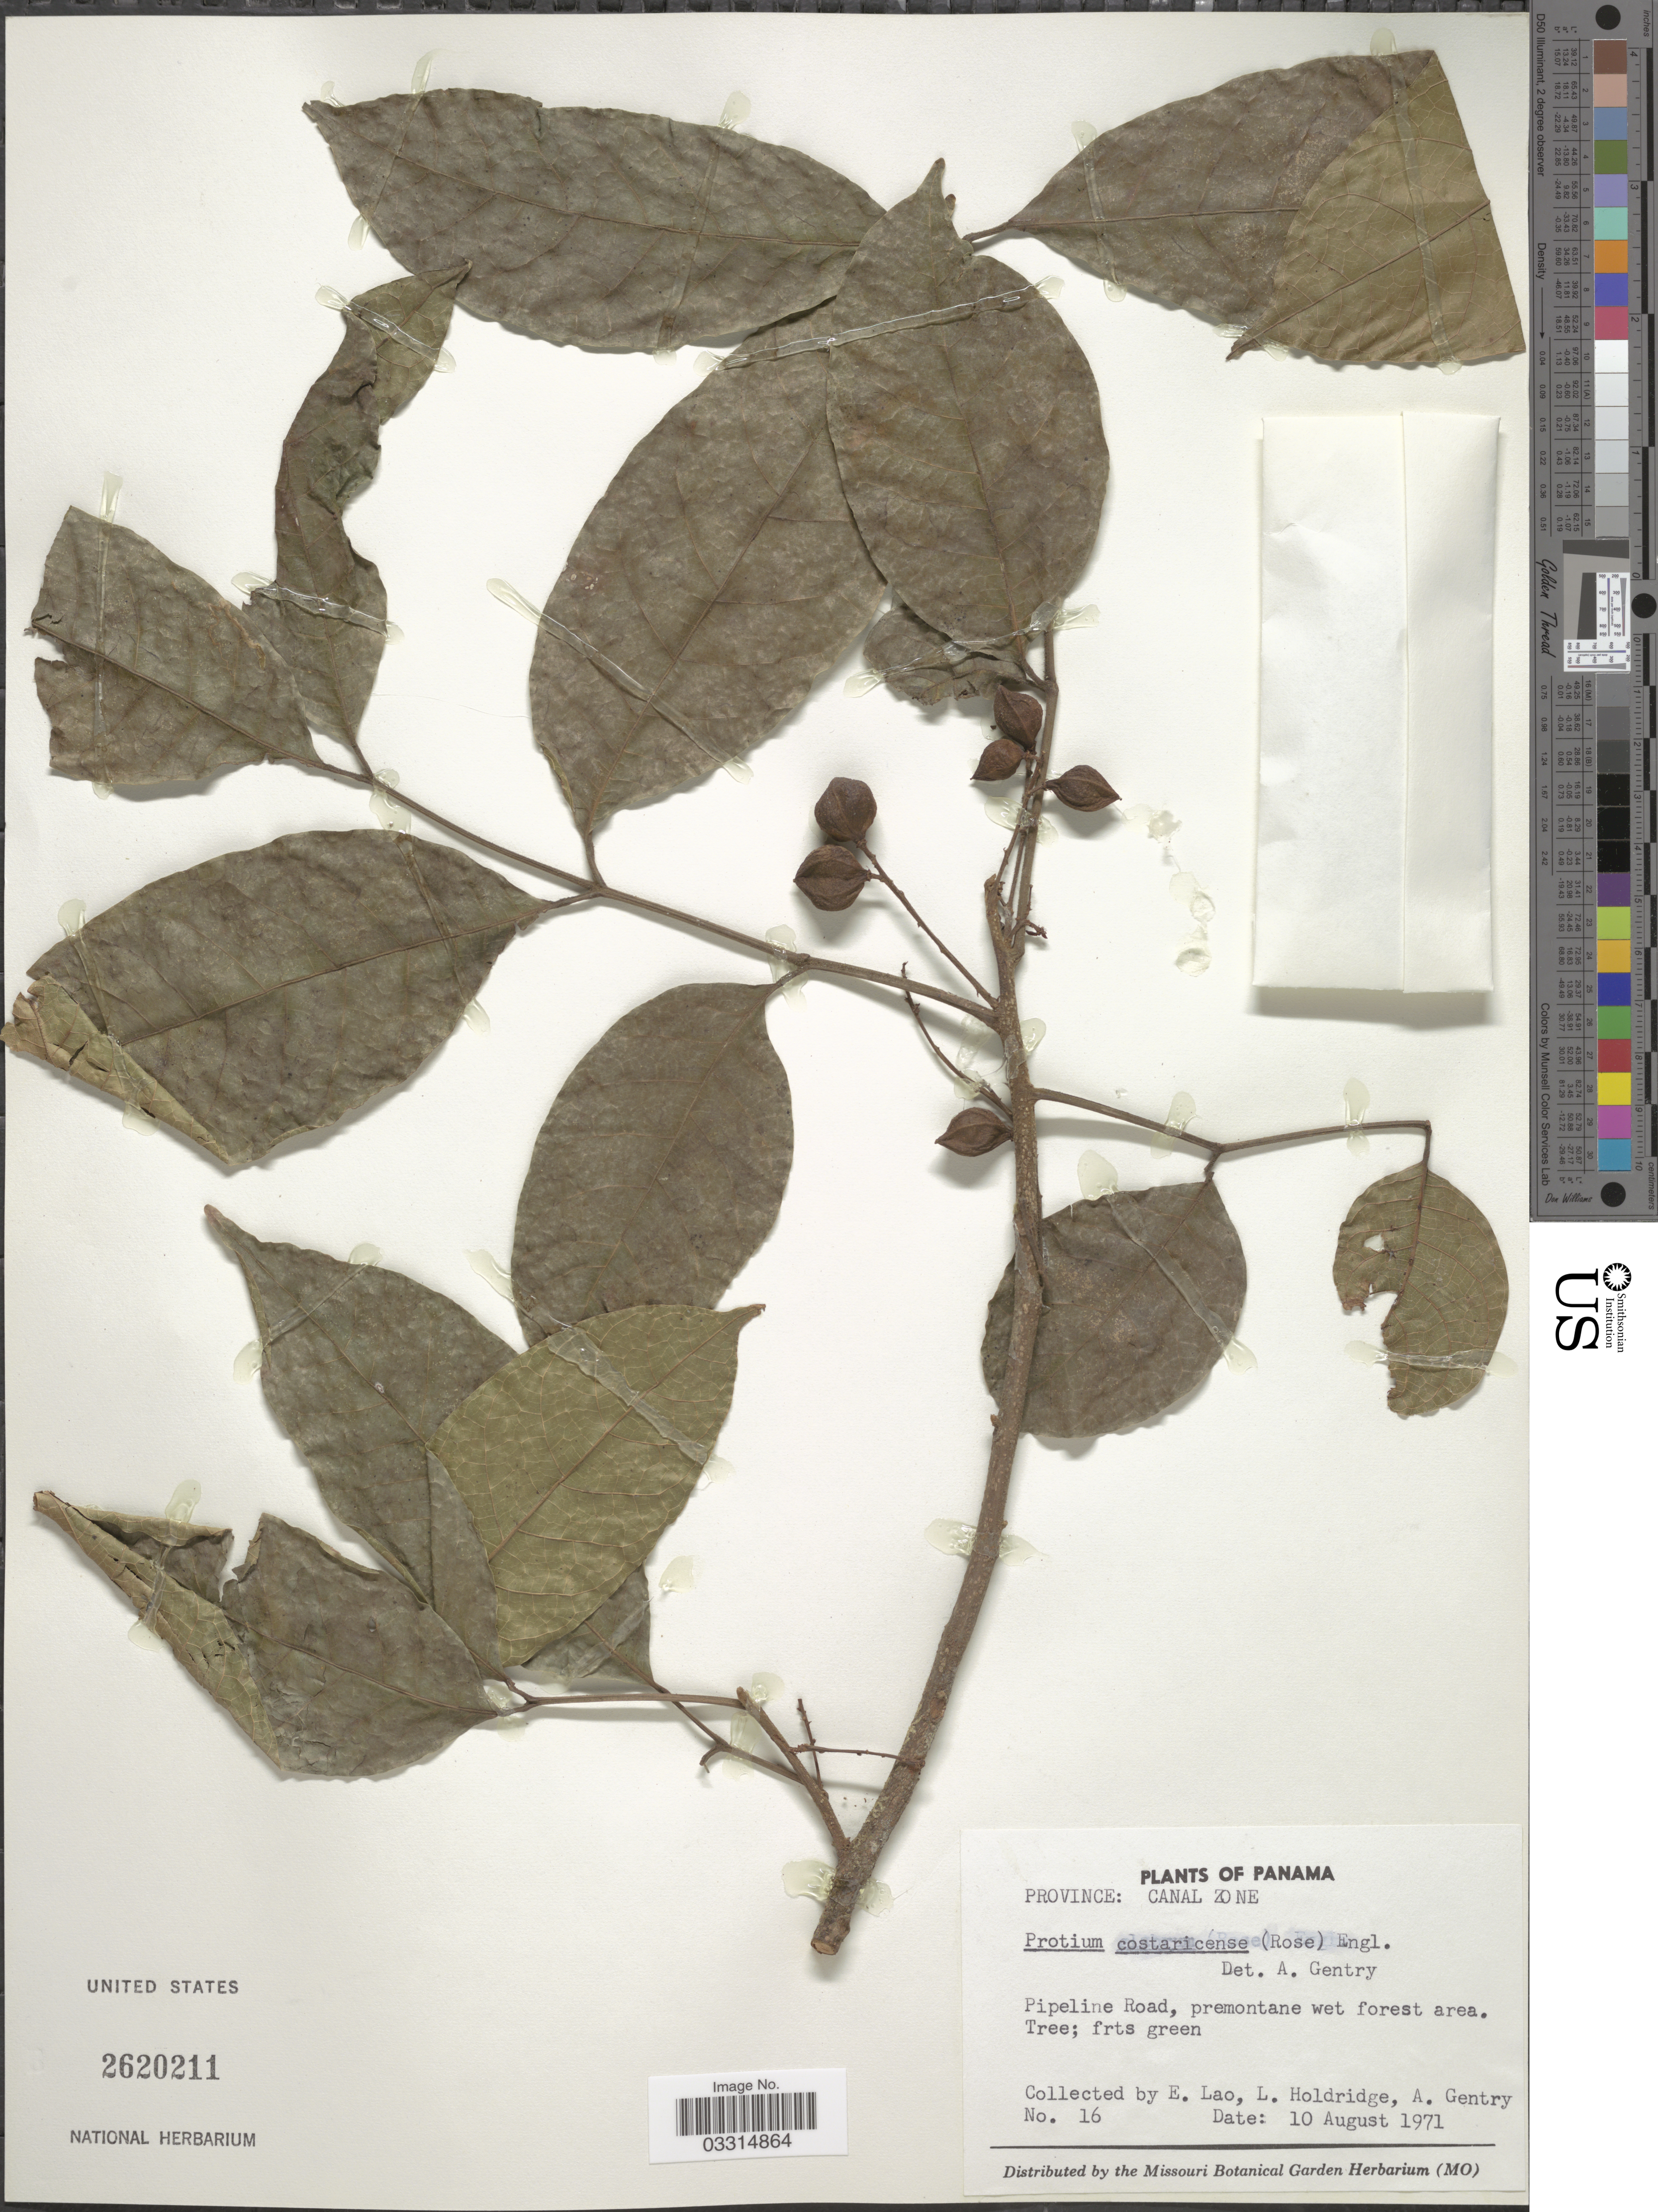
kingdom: Plantae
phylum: Tracheophyta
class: Magnoliopsida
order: Sapindales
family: Burseraceae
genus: Protium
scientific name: Protium costaricense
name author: (Rose) Engl.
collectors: E. Lao, L. Holdridge & A. H. Gentry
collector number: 16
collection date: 1971-08-10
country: Panama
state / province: Colón / Panamá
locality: Province: Canal Zone. Pipeline Road.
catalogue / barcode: US 2620211